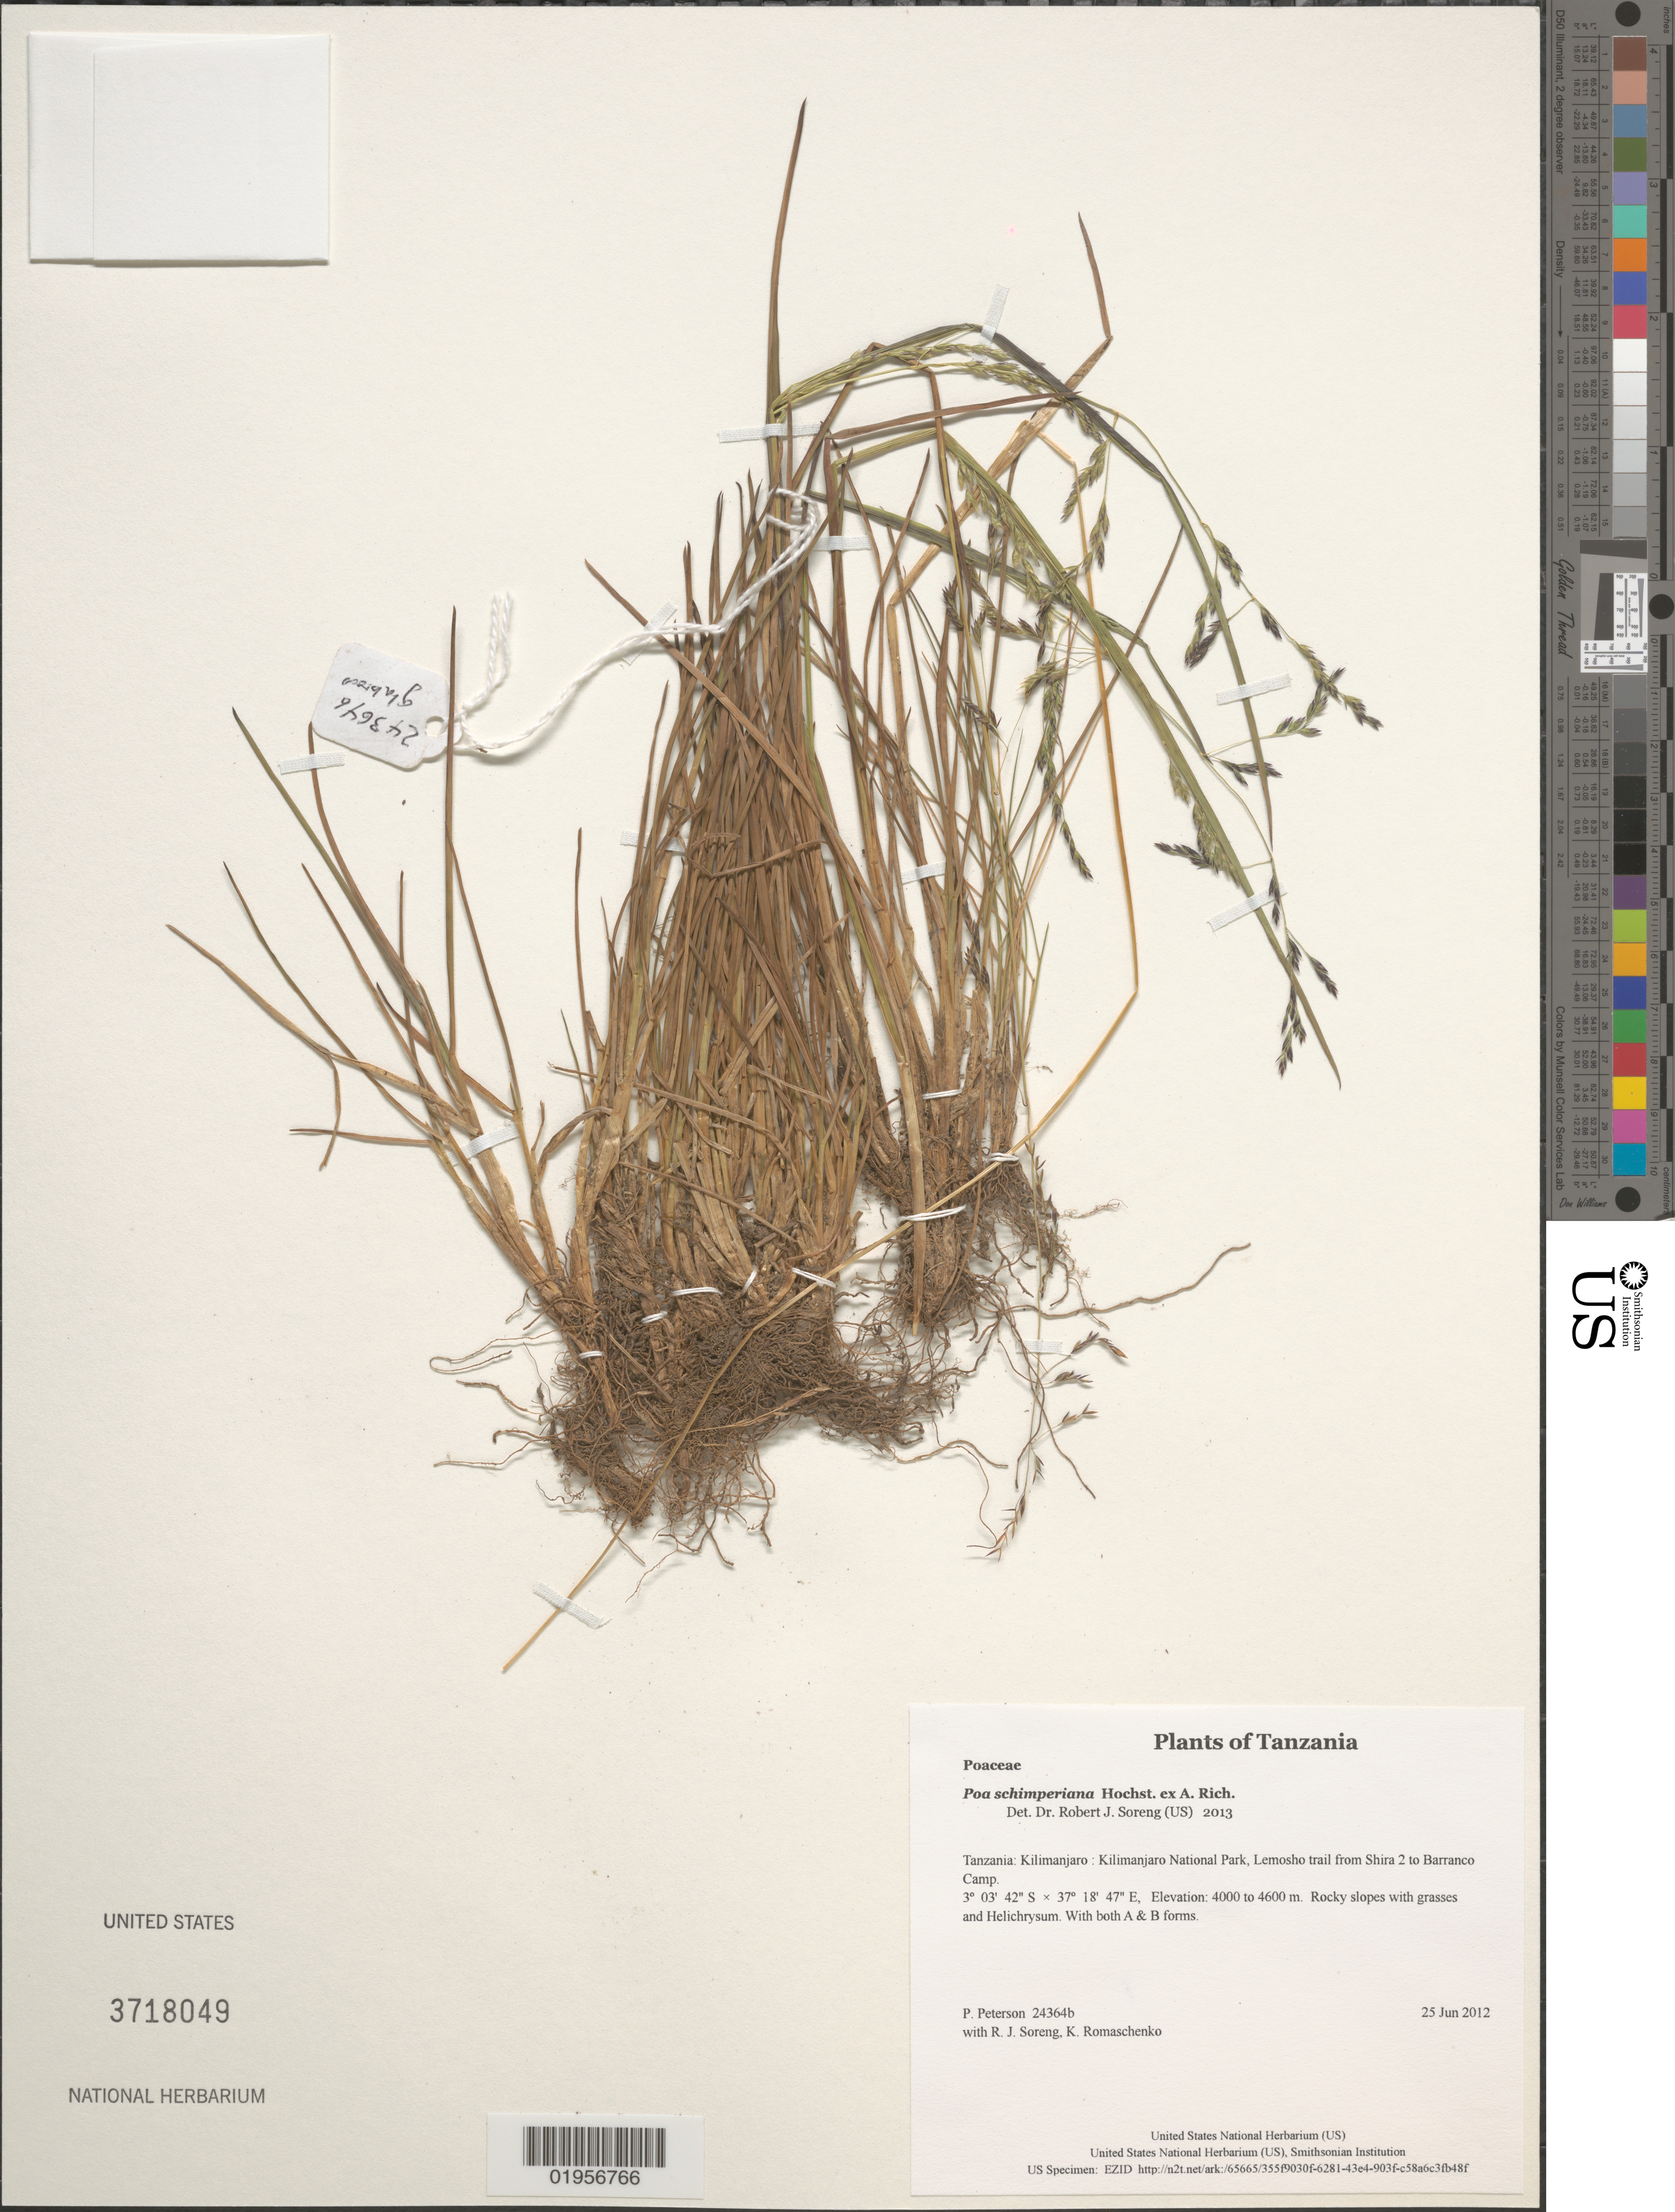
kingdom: Plantae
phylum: Tracheophyta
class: Liliopsida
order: Poales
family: Poaceae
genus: Poa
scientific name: Poa muhavurensis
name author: C.E. Hubb.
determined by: Soreng, Robert J., Research Associate (BOT), Smithsonian Institution - National Museum of Natural History (UNITED STATES)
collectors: P. M. Peterson, R. J. Soreng & K. Romaschenko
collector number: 24364-b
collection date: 2012-06-25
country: Tanzania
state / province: Kilimanjaro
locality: Kilimanjaro National Park, Lemosho trail from Shira 2 to Barranco Camp.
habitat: Rocky slopes with grasses and Helichrysum.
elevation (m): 4443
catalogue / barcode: US 3718049